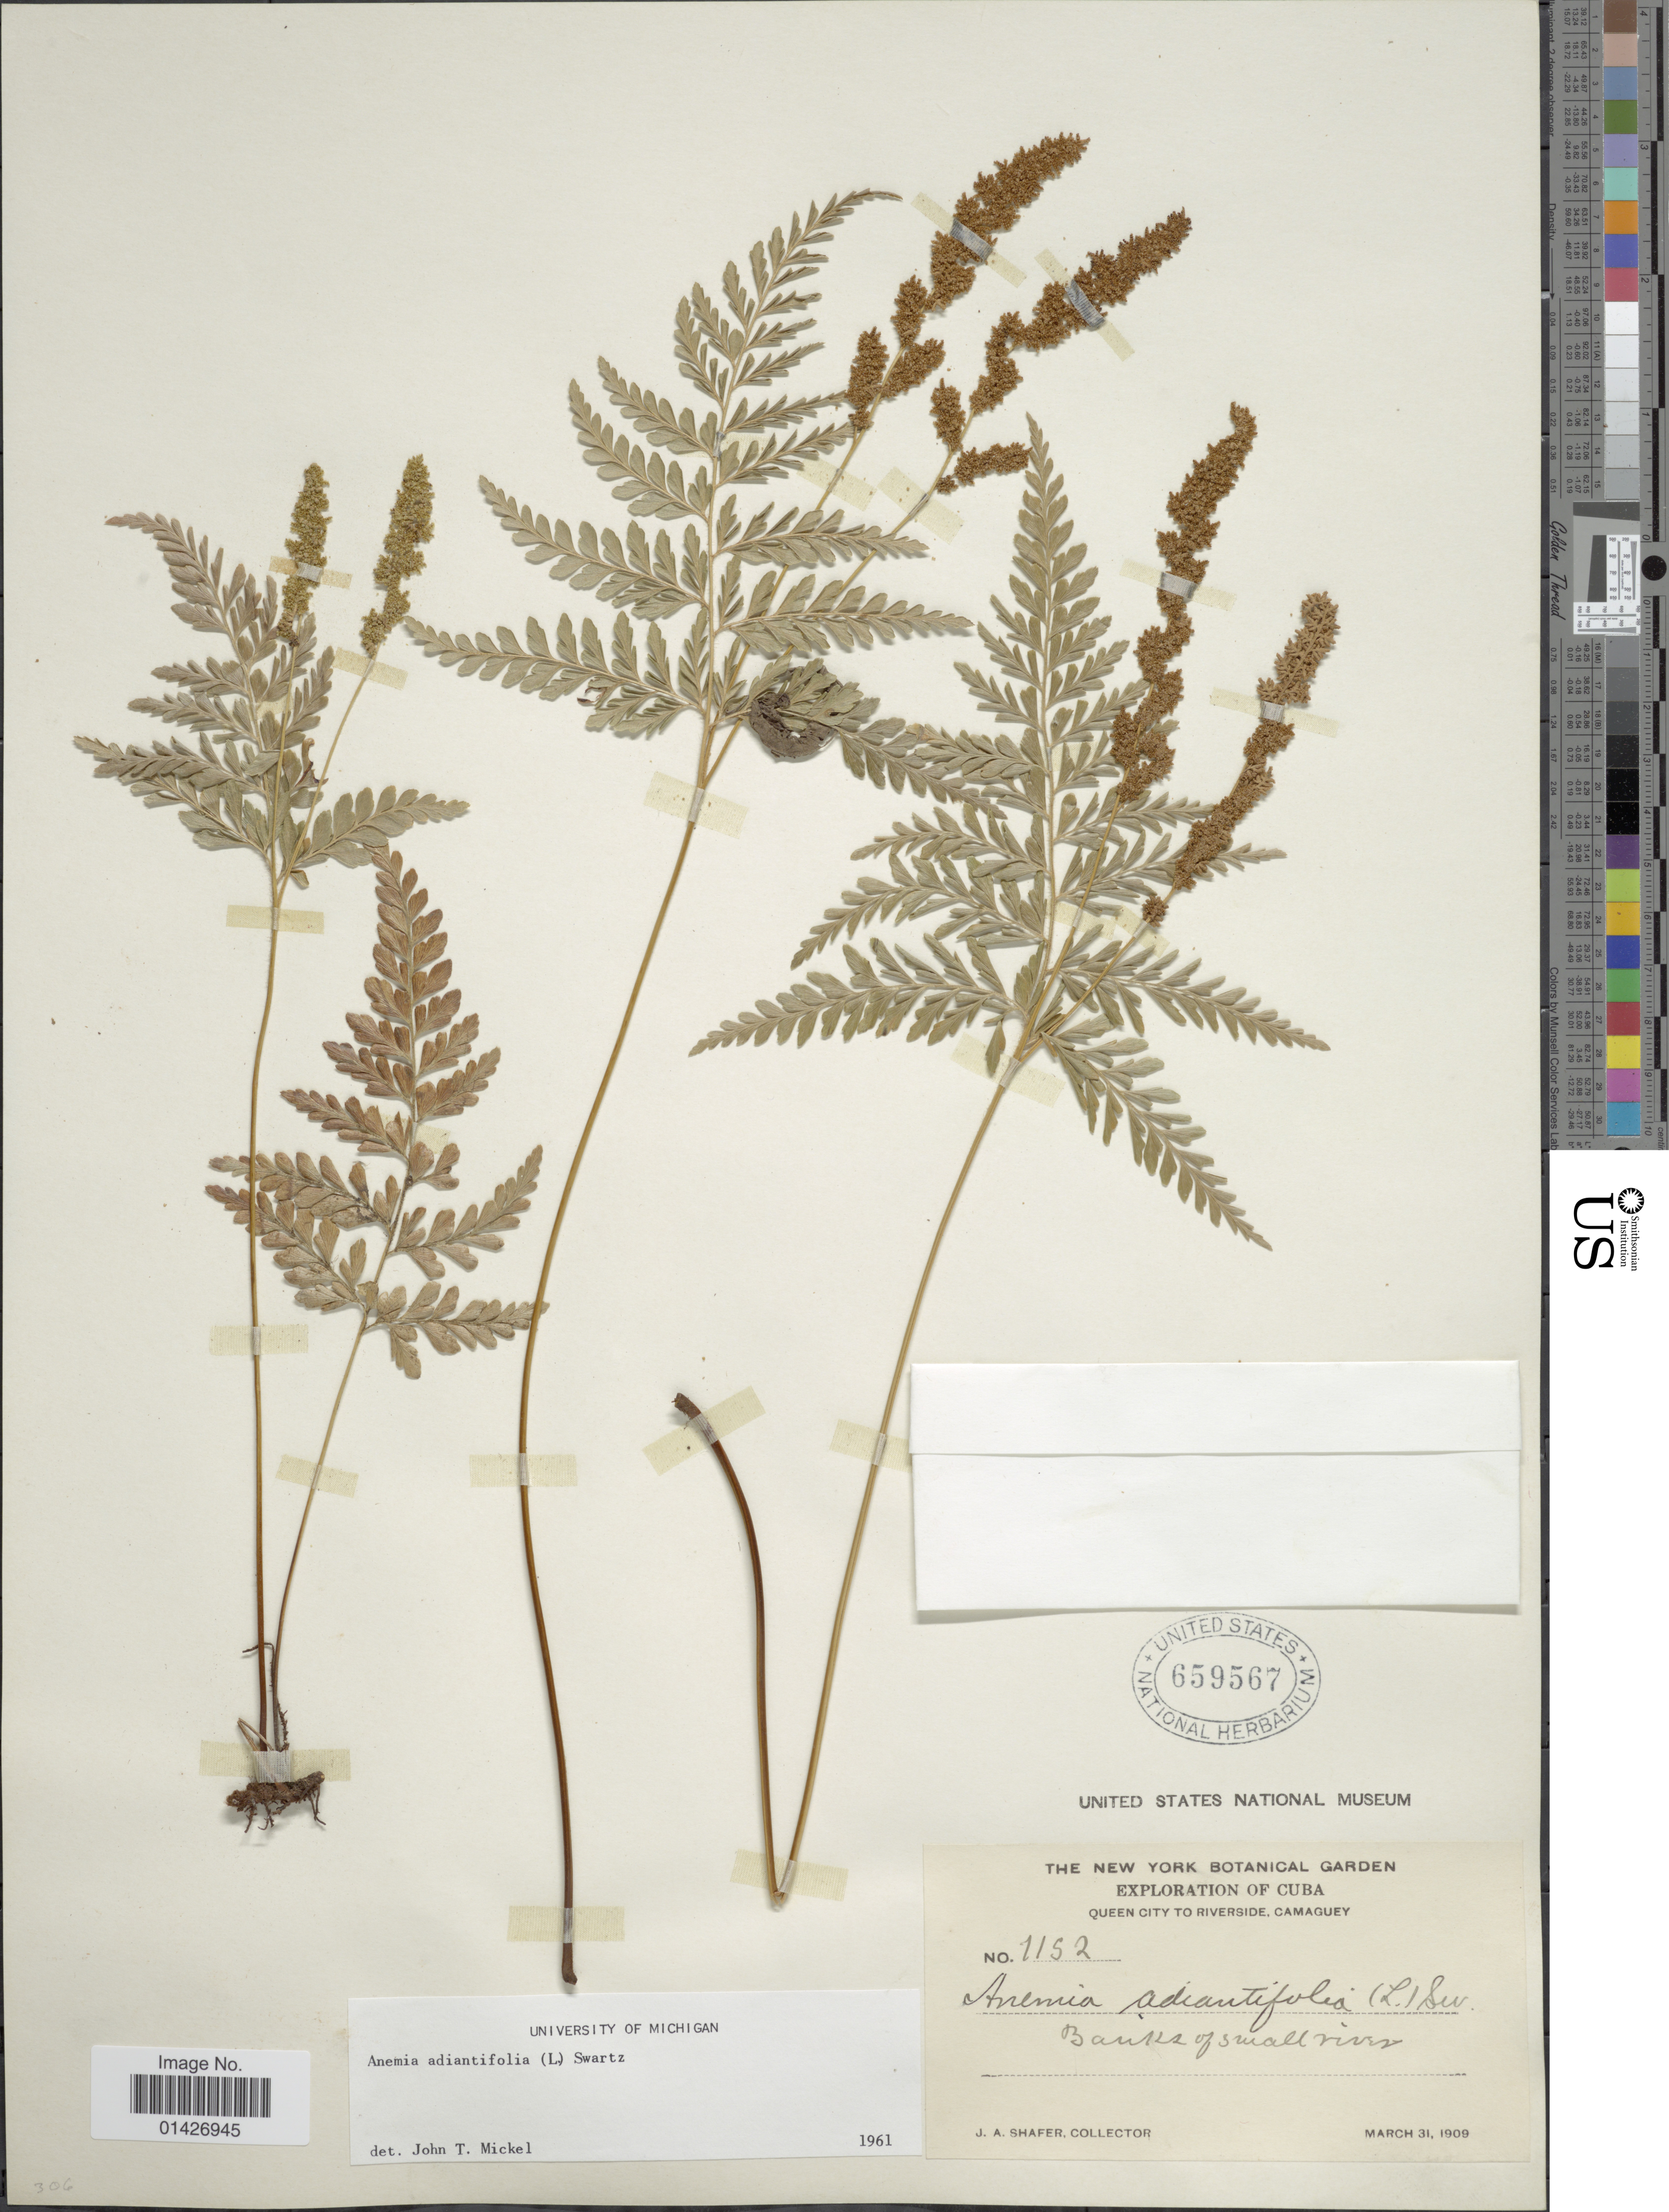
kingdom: Plantae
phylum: Tracheophyta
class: Polypodiopsida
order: Schizaeales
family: Anemiaceae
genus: Anemia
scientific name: Anemia adiantifolia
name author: (L.) Sw.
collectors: J. A. Shafer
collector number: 1152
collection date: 1909-03-31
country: Cuba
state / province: Camagüey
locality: Queen city to Riverside, banks of small river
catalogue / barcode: US 659567